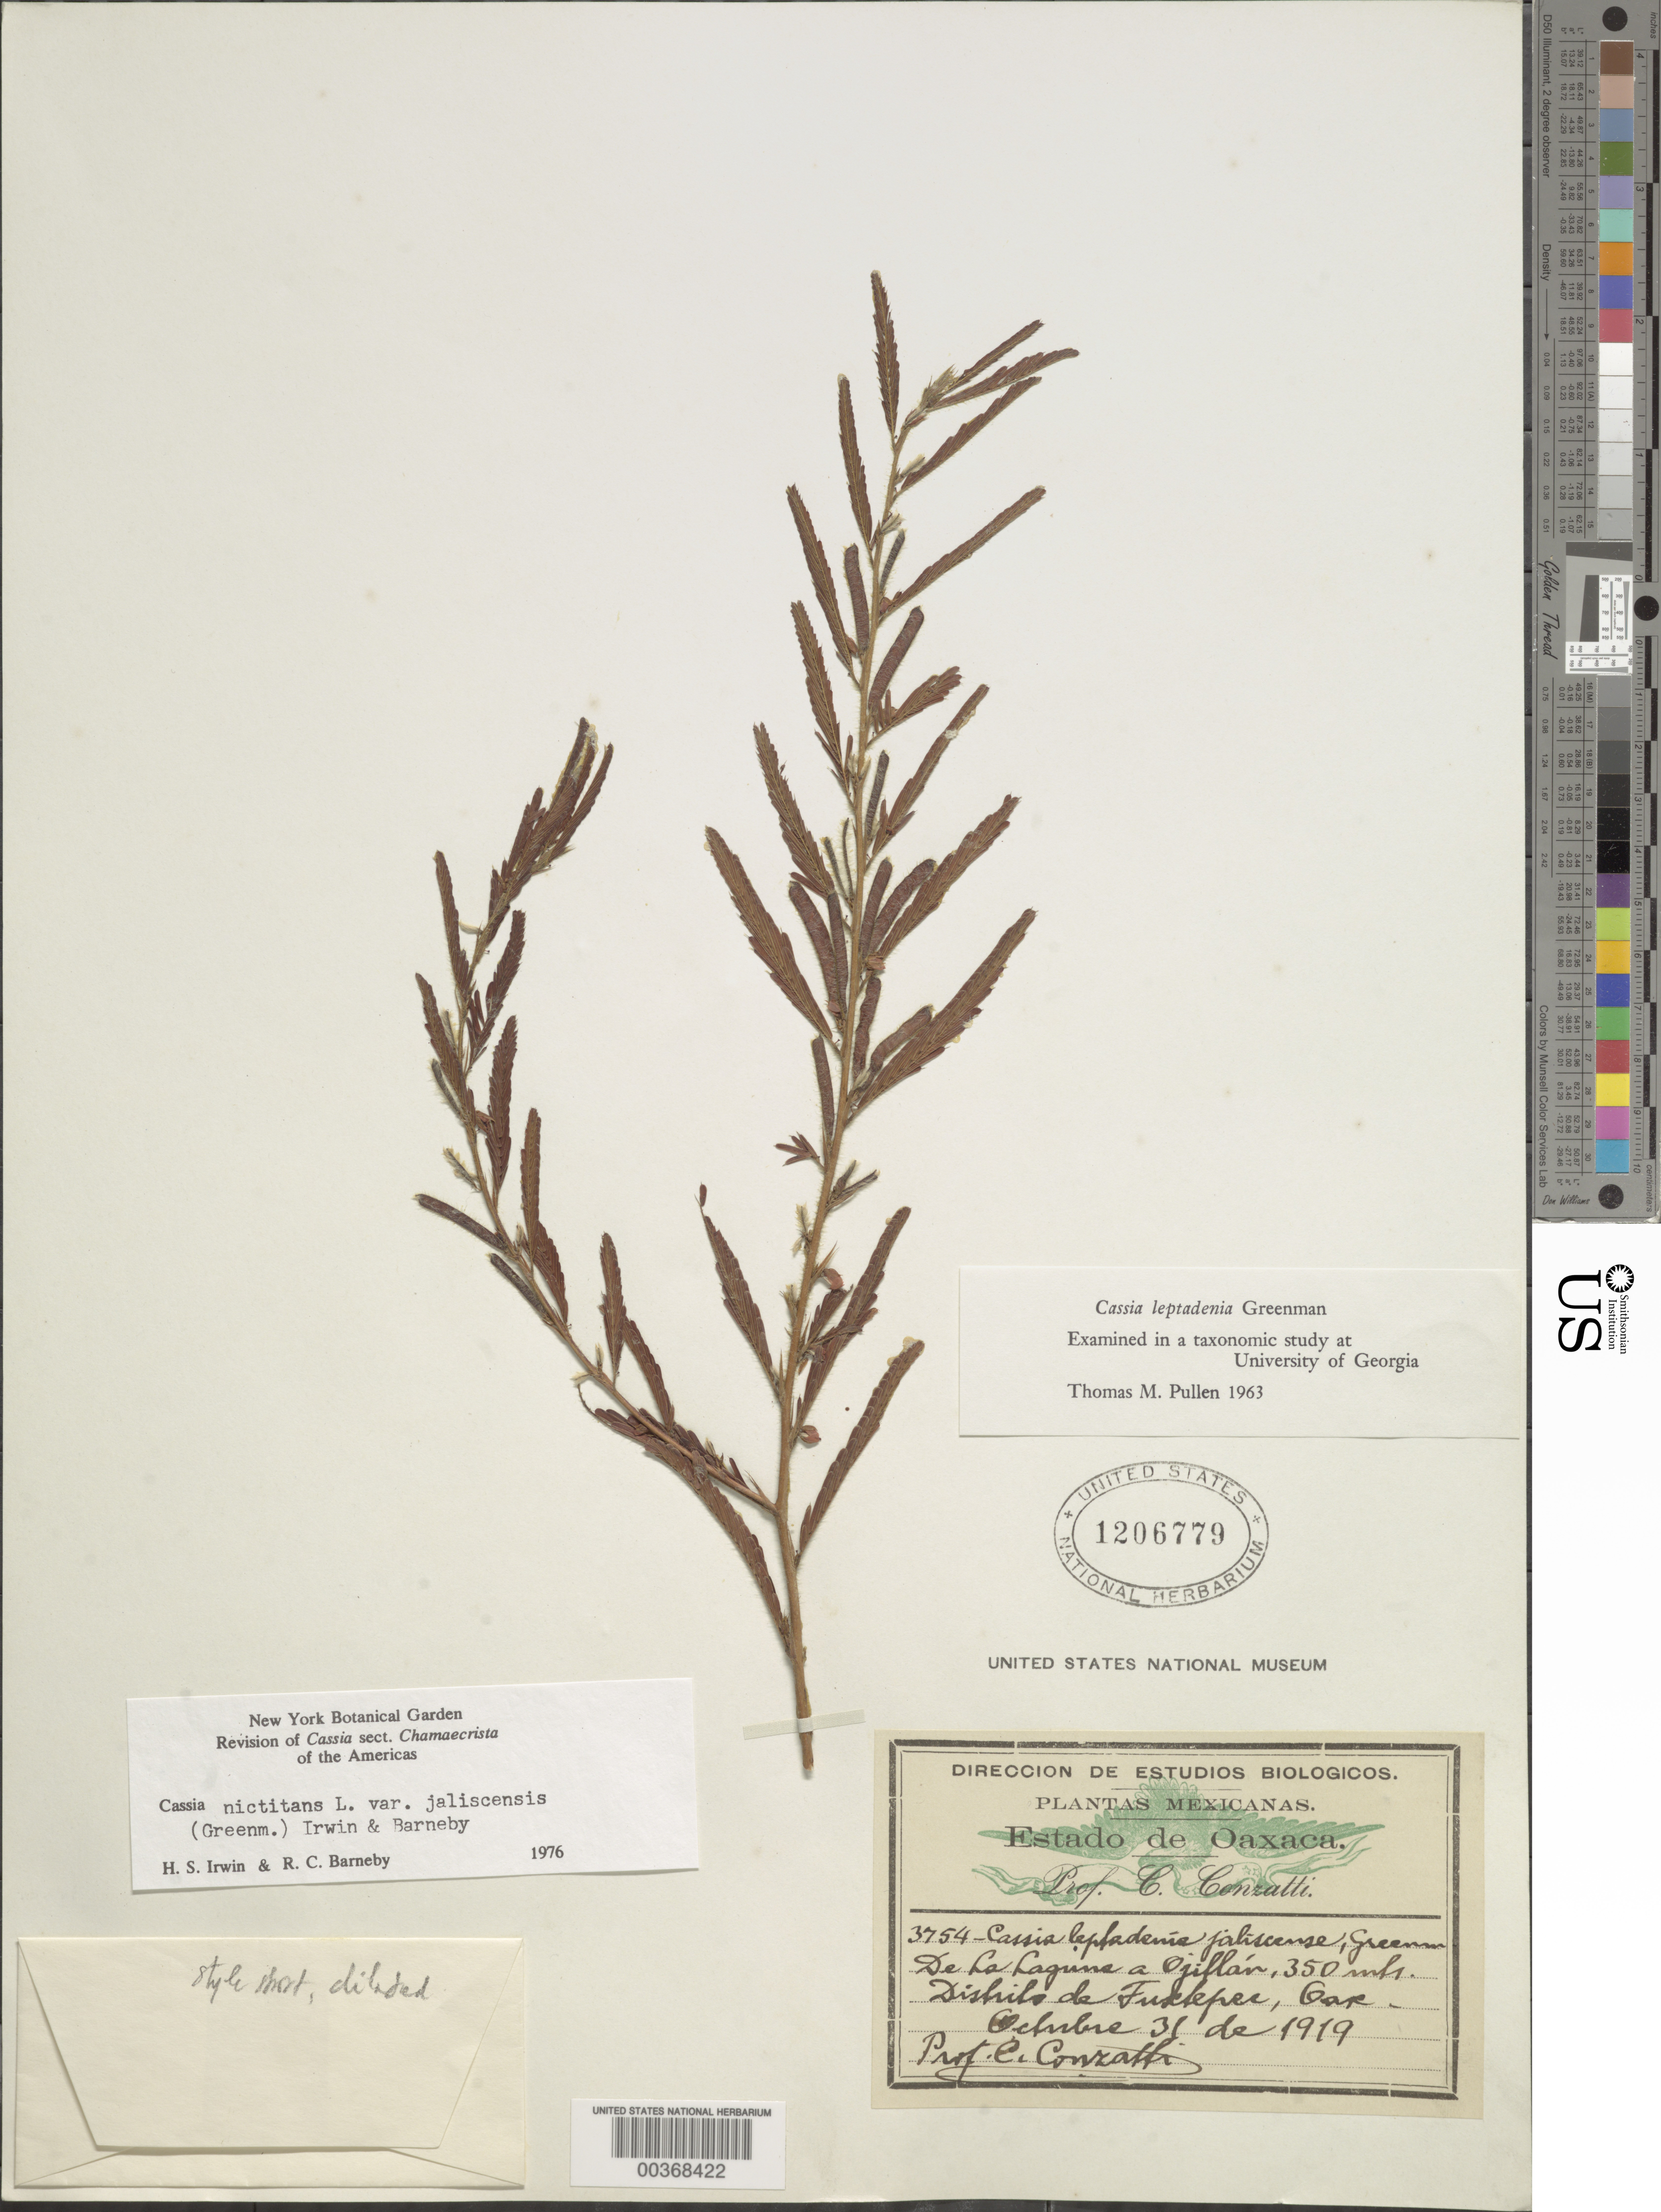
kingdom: Plantae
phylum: Tracheophyta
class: Magnoliopsida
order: Fabales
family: Fabaceae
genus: Chamaecrista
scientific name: Chamaecrista nictitans var. jaliscensis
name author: (Greenm.) H.S. Irwin & Barneby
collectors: C. Conzatti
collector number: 3754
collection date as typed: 31 Oct 1919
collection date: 1919-10-31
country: Mexico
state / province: Oaxaca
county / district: San Juan Bautista Tuxtepec ?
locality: Tuxtepes mun. (?), de la laguna a ojillan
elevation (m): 350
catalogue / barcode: US 1206779